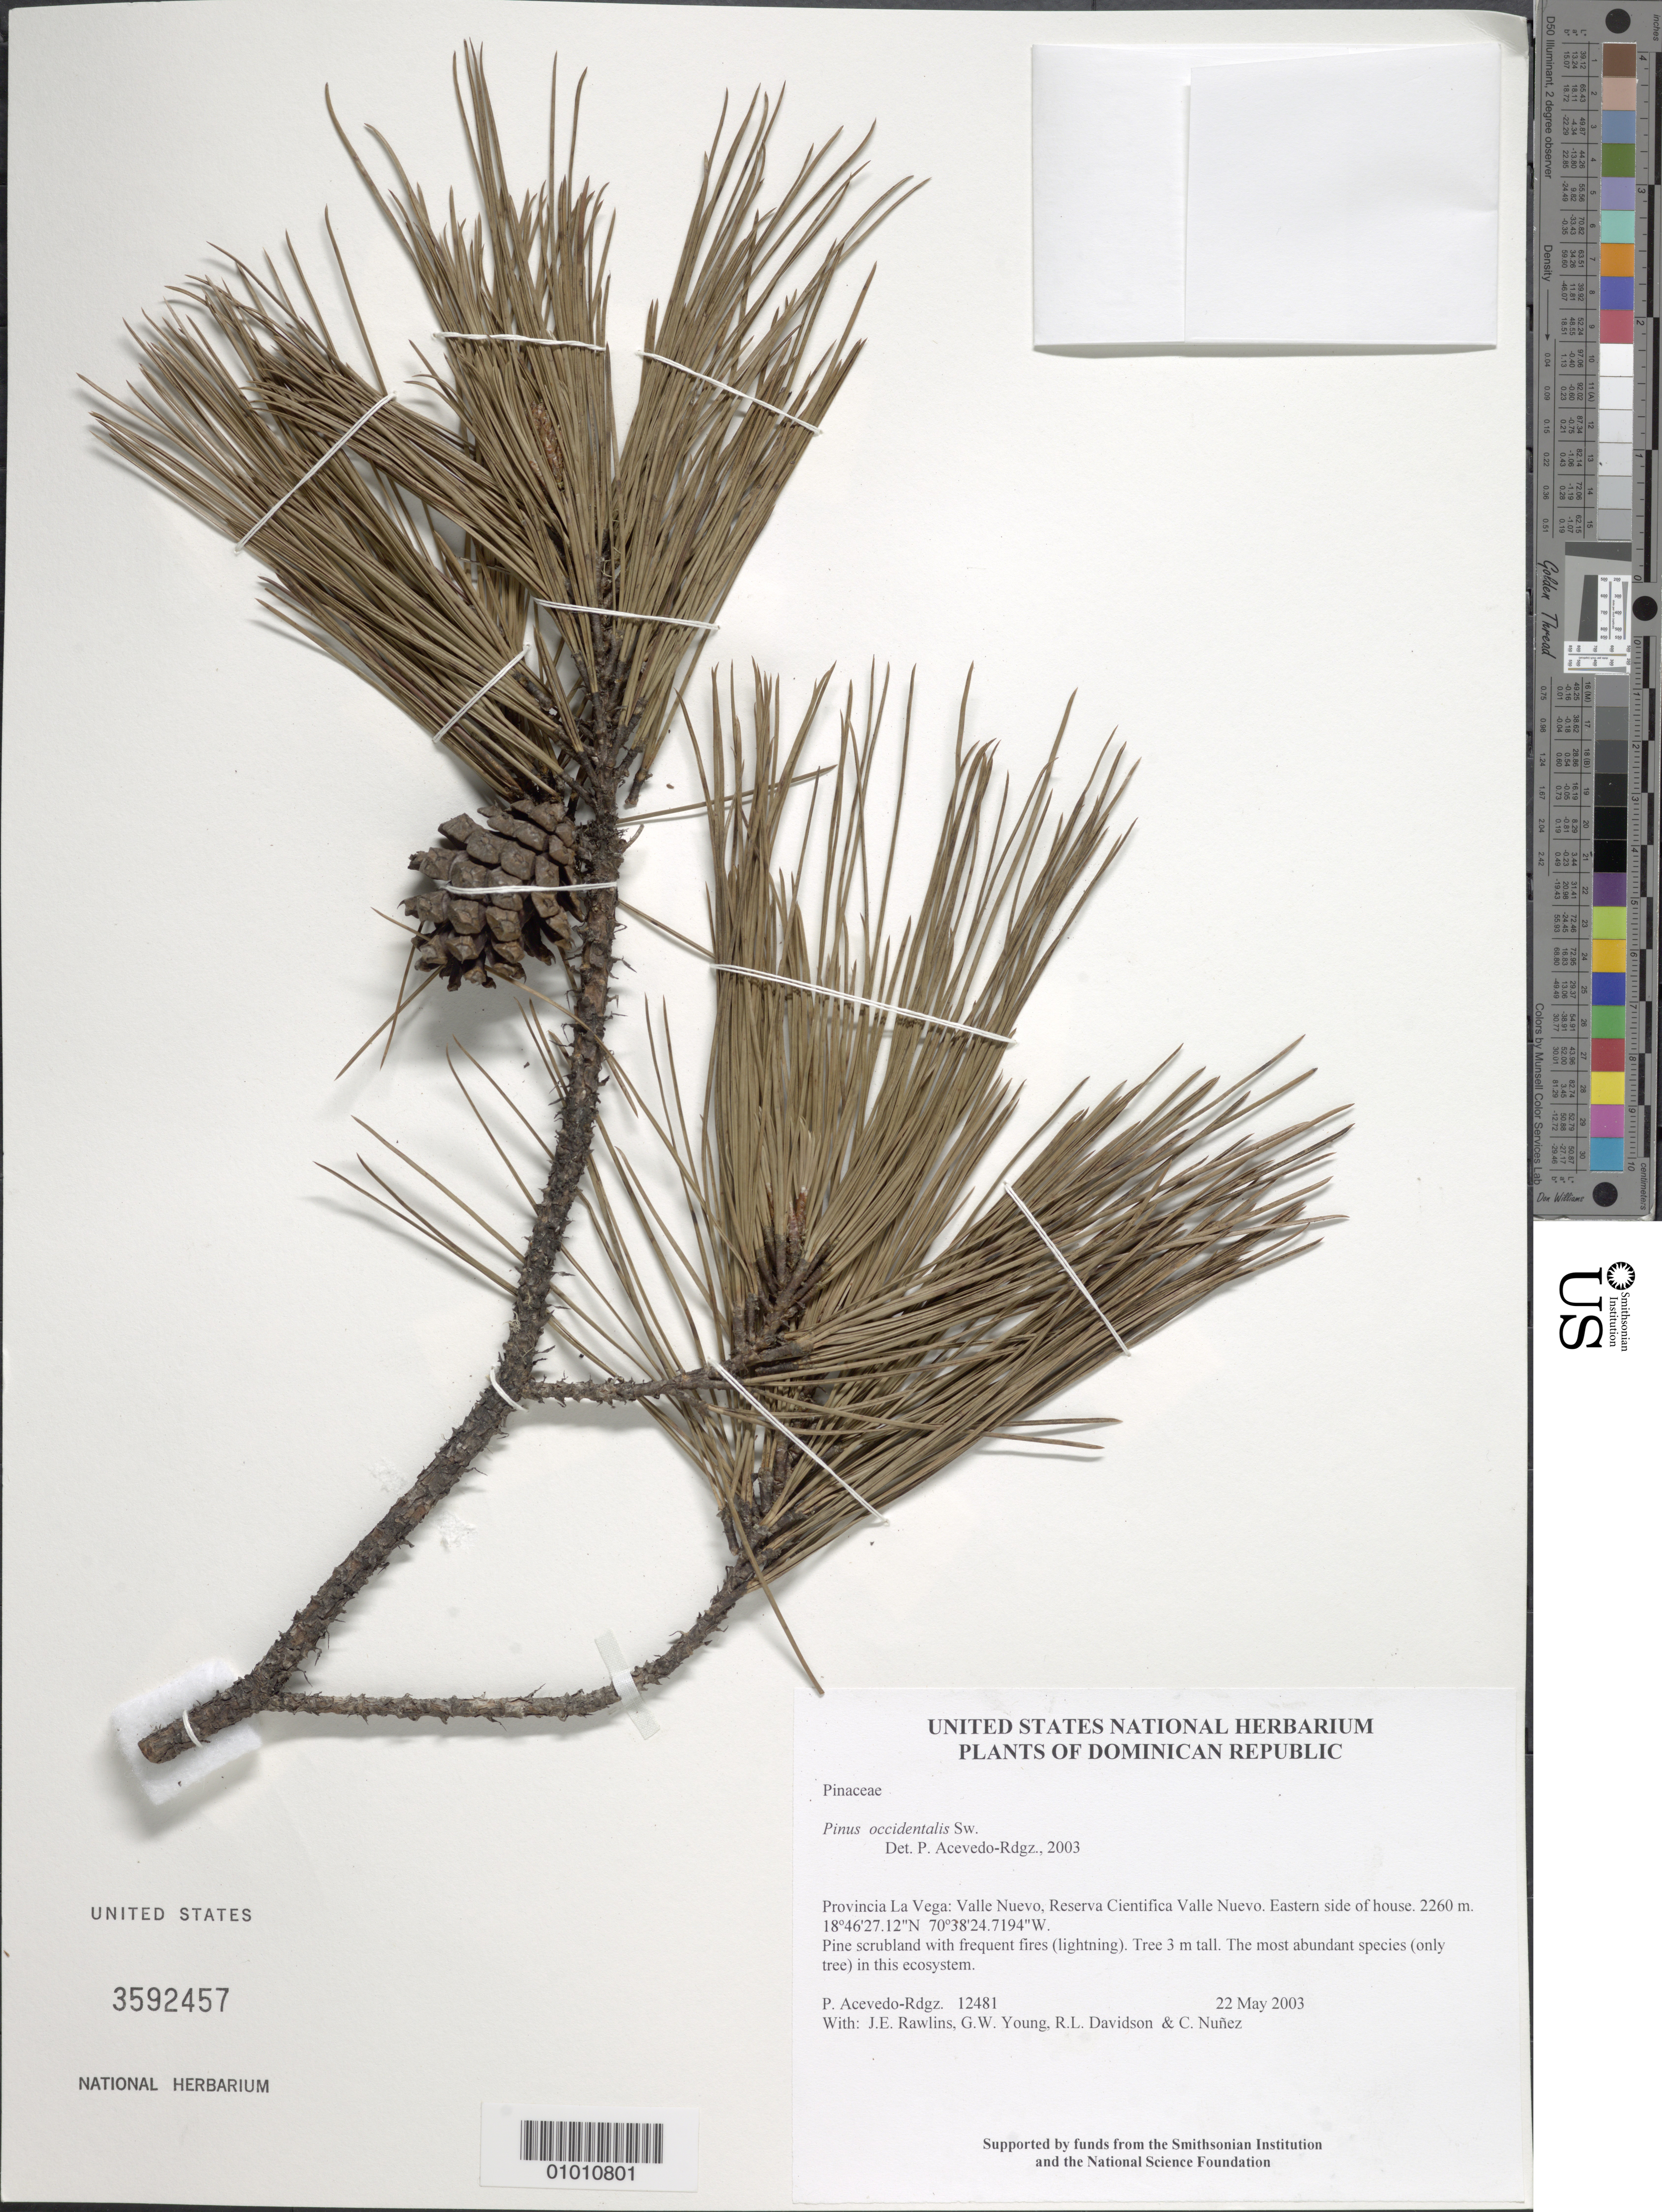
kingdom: Plantae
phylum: Tracheophyta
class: Pinopsida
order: Pinales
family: Pinaceae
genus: Pinus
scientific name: Pinus occidentalis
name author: Sw.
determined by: Acevedo-Rodríguez, P., (BOT), Smithsonian Institution - National Museum of Natural History (UNITED STATES)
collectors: P. Acevedo-Rodr., J. Rawlins, G. Young, R. Davidson & C. Nunez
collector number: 12481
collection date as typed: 22 May 2003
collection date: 2003-05-22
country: Dominican Republic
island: Hispaniola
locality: Provincia La Vega: Valle Nuevo, Reserva Cientifica Valle Nuevo. Eastern side of house.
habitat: Pine scrubland with frequent fires (lightning).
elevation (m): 2260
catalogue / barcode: US 3592457